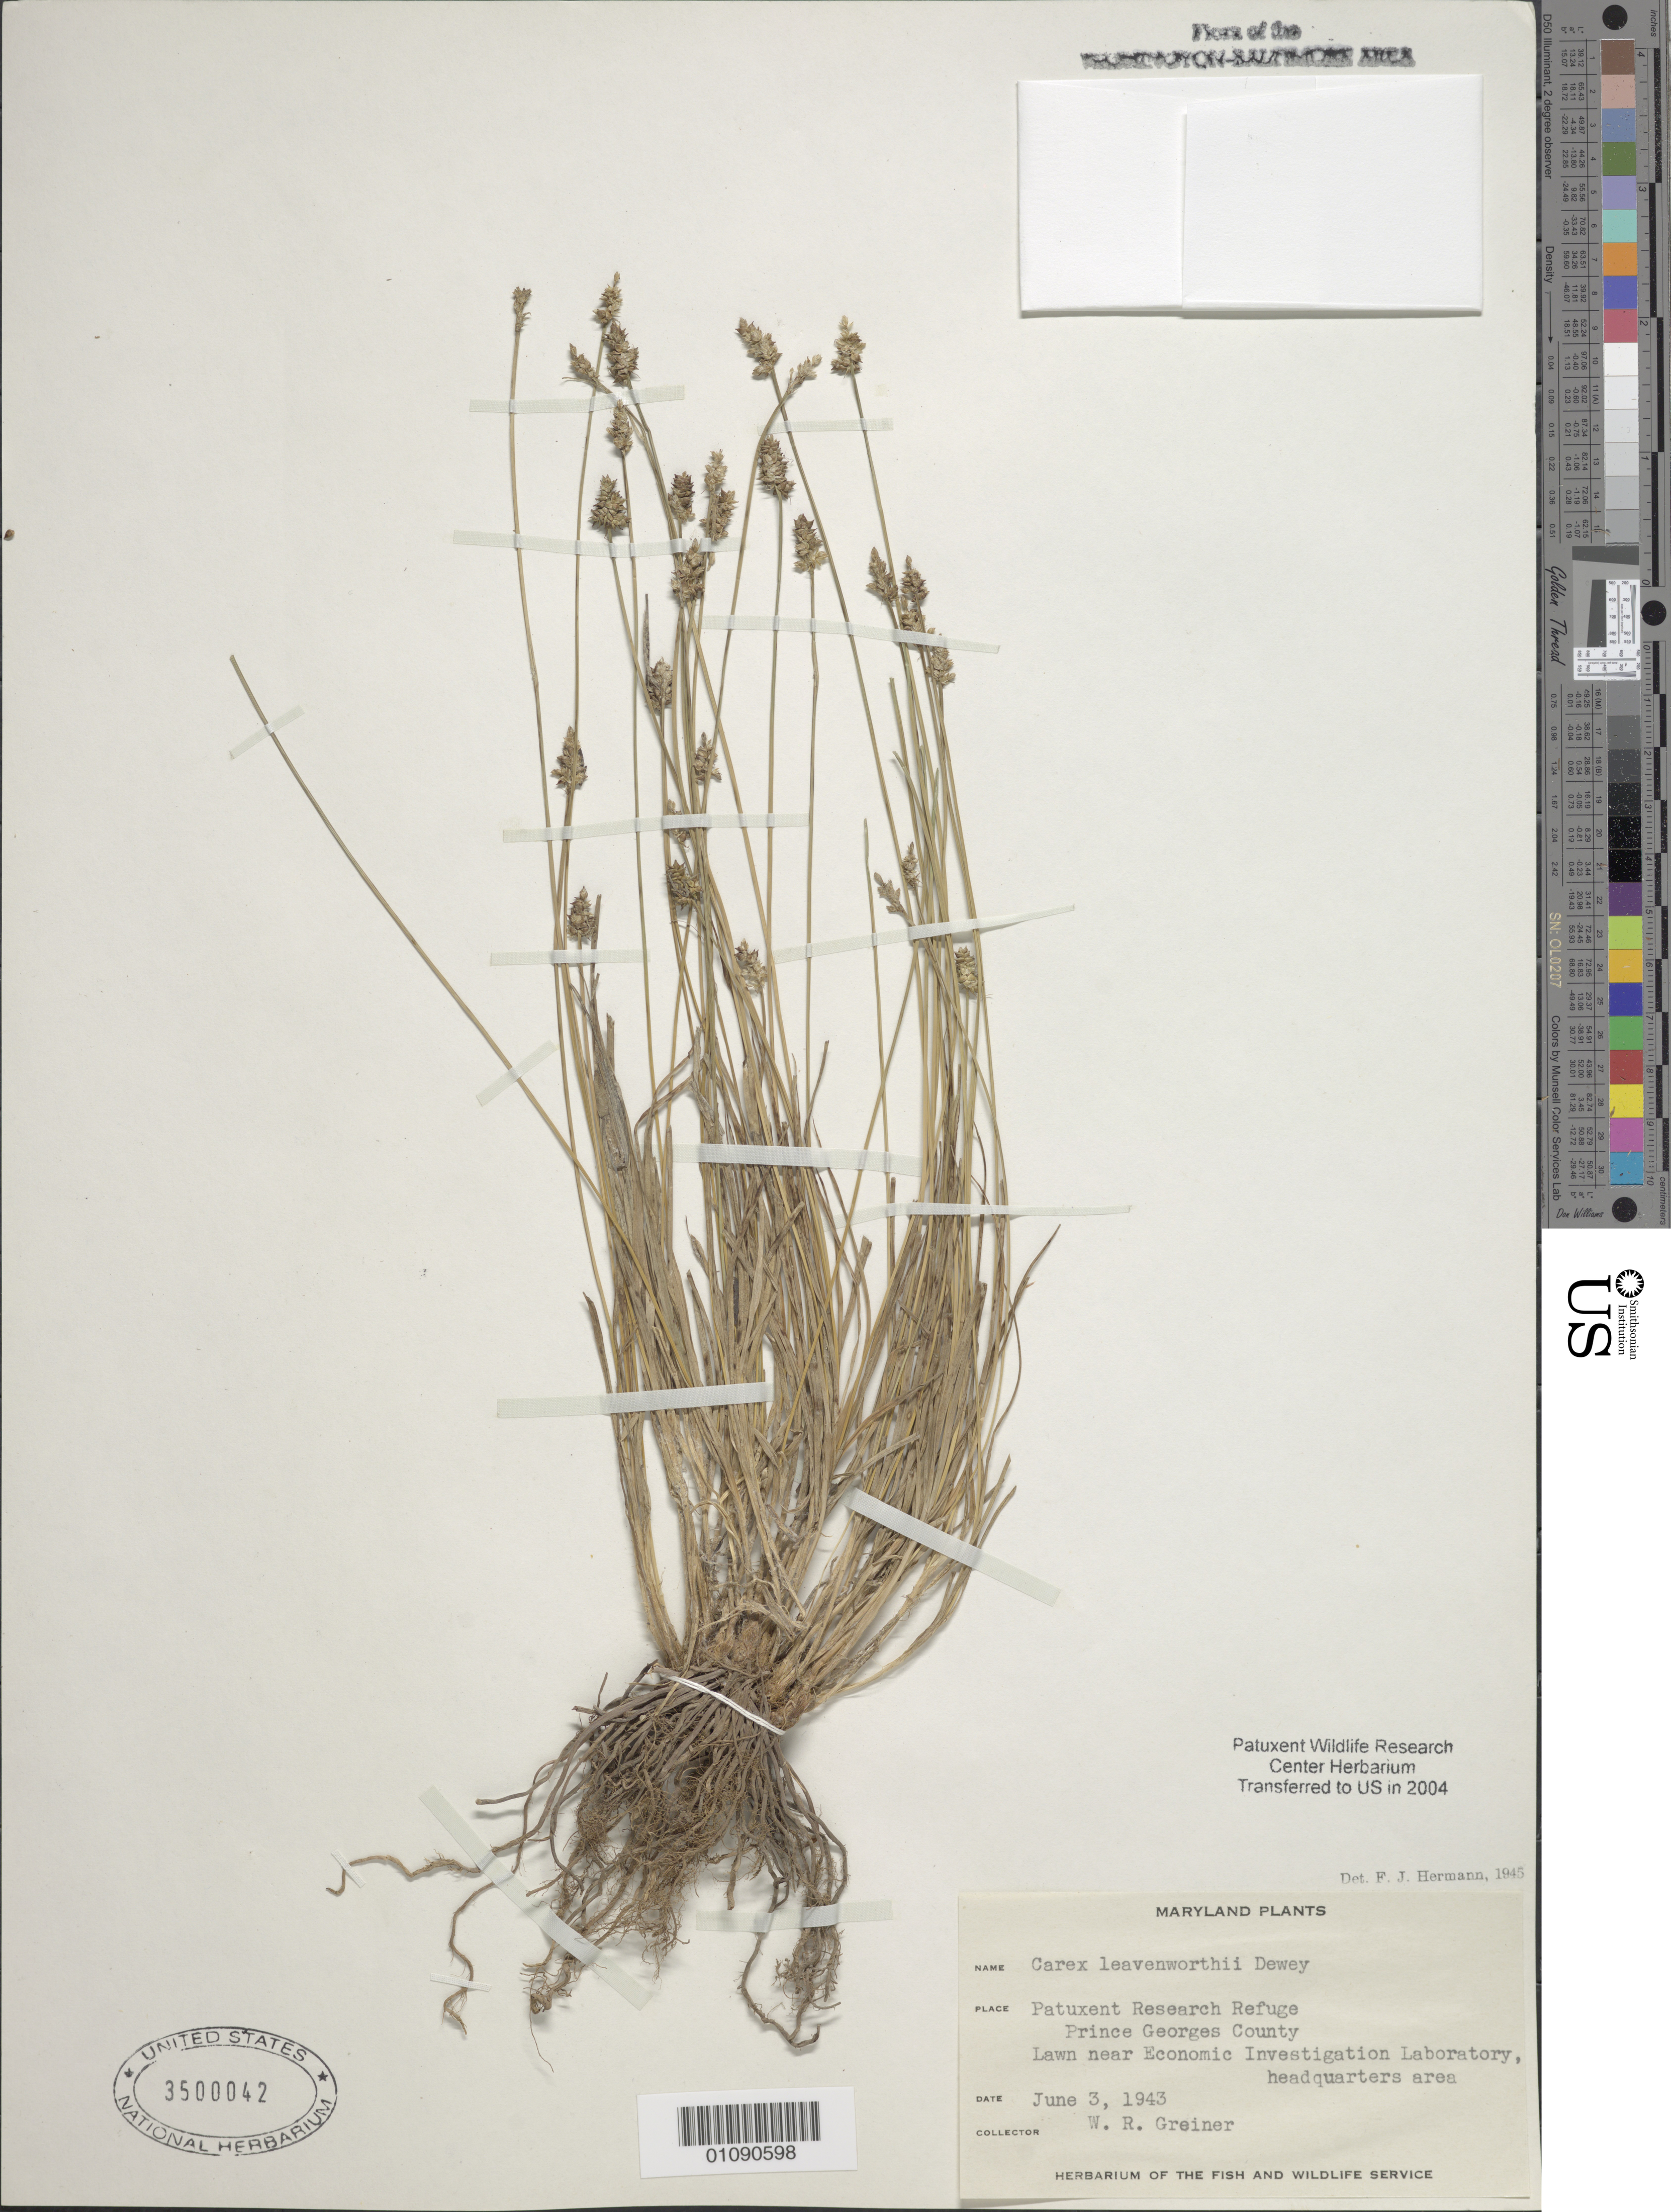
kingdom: Plantae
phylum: Tracheophyta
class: Liliopsida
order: Poales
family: Cyperaceae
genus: Carex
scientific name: Carex leavenworthii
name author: Dewey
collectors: W. Greiner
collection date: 1943-06-03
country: United States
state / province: Maryland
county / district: Prince George's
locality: Patuxent Wildlife Refuge, near Economic Investigation Laboratory, headquarters area.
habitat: Lawn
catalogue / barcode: US 3500042